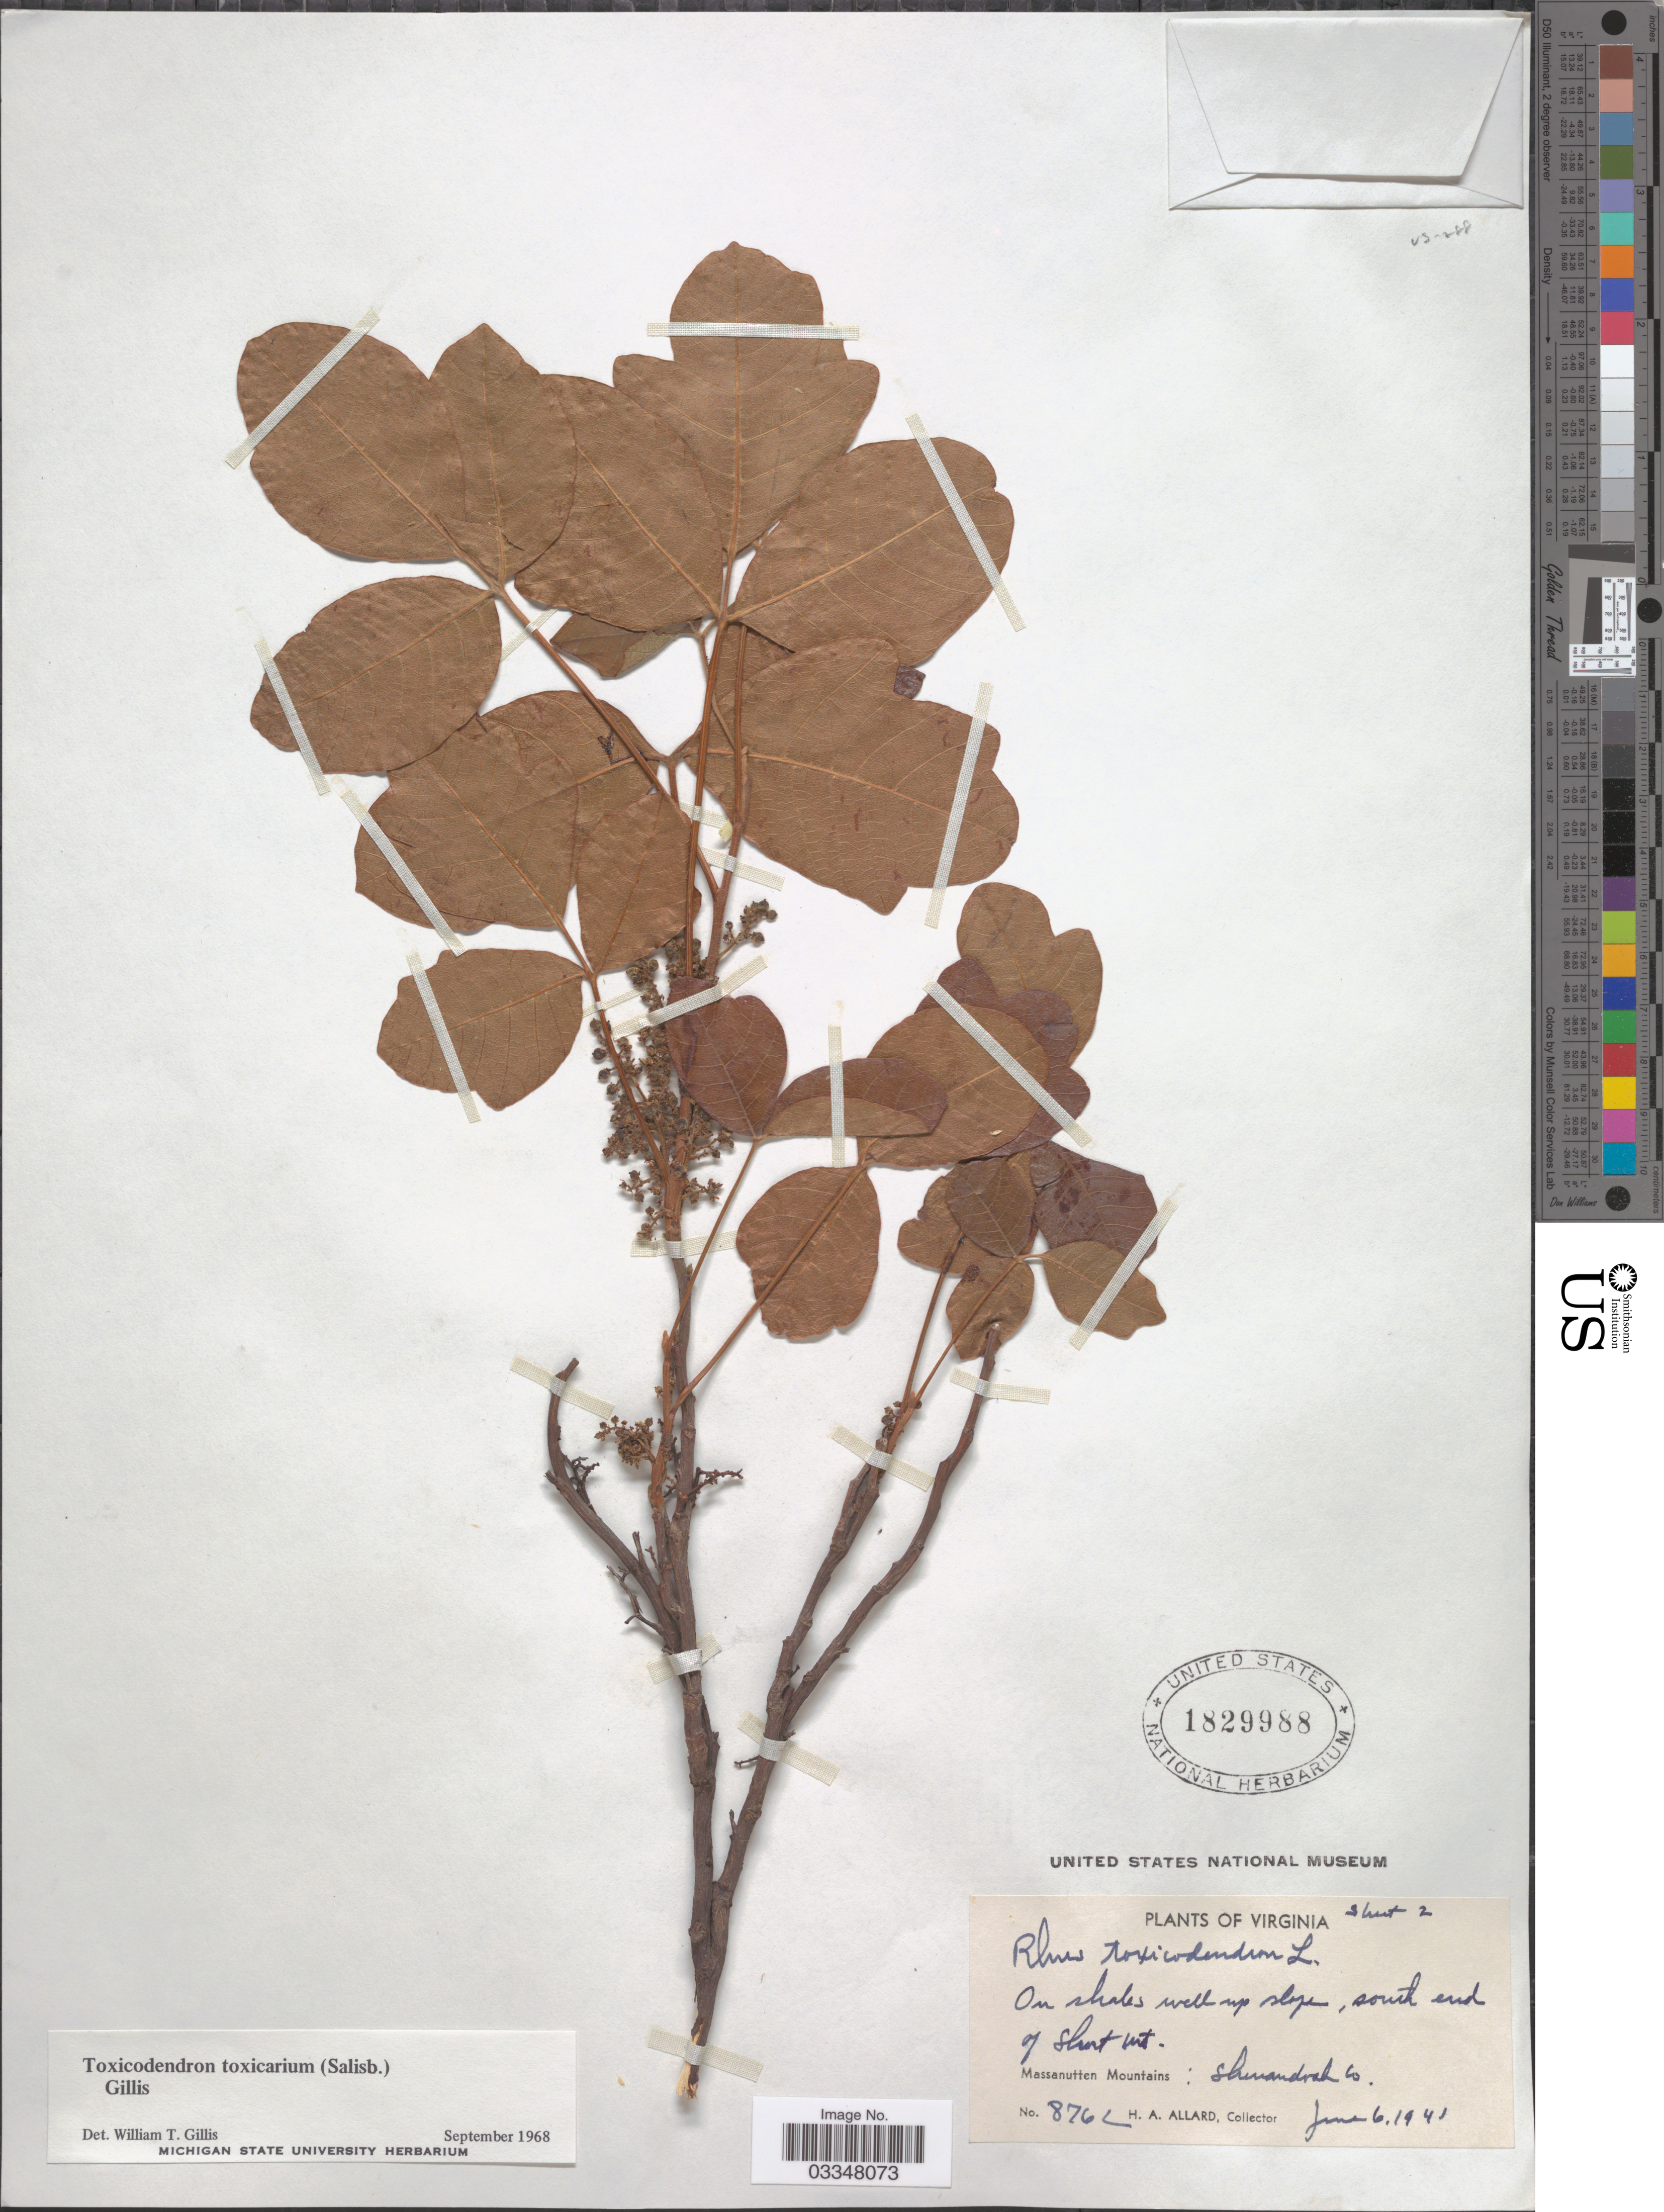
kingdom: Plantae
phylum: Tracheophyta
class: Magnoliopsida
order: Sapindales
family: Anacardiaceae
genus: Toxicodendron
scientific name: Toxicodendron toxicarium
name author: Gillis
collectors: H. A. Allard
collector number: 876L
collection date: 1941-06-06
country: United States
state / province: Virginia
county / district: Shenandoah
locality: South end of Short Mt. Massanutten Mountains: Shenandoah Co.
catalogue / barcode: US 1829988